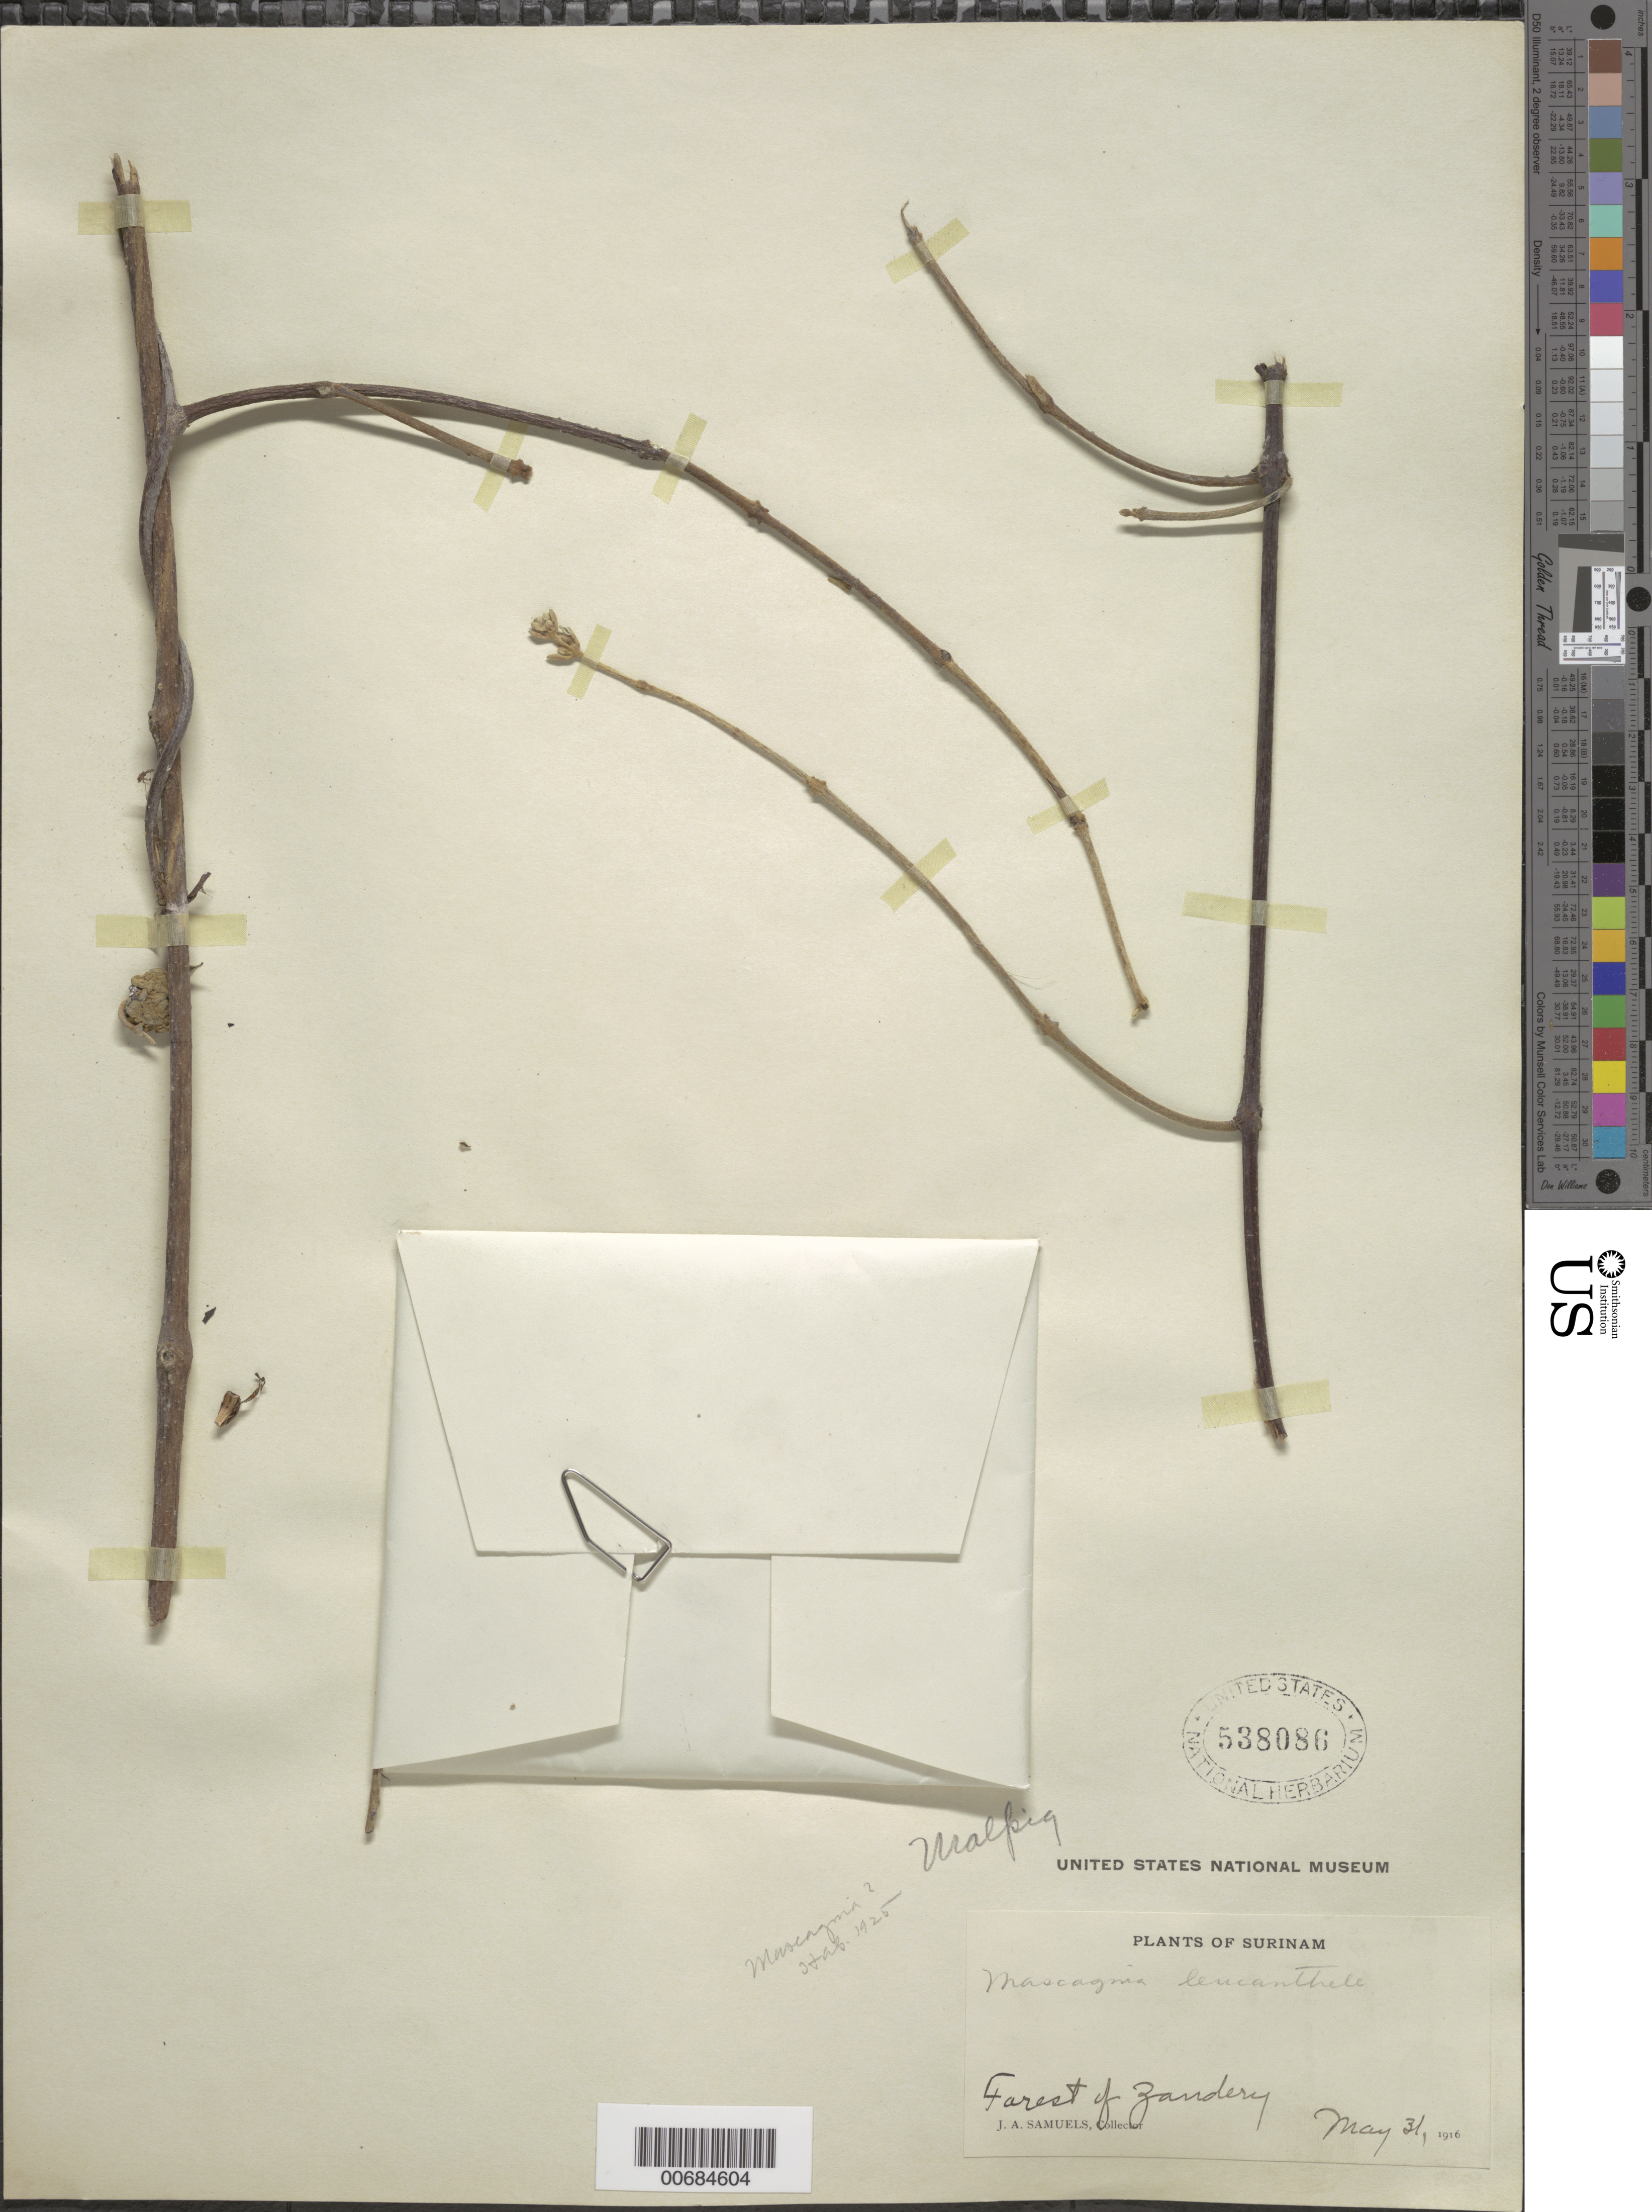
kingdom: Plantae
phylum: Tracheophyta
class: Magnoliopsida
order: Malpighiales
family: Malpighiaceae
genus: Mascagnia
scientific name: Mascagnia leucanthele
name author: Griseb.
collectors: J. A. Samuels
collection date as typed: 31-May-16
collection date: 1916-05-31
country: Suriname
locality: Zanderij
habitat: Forest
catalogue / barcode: US 538086